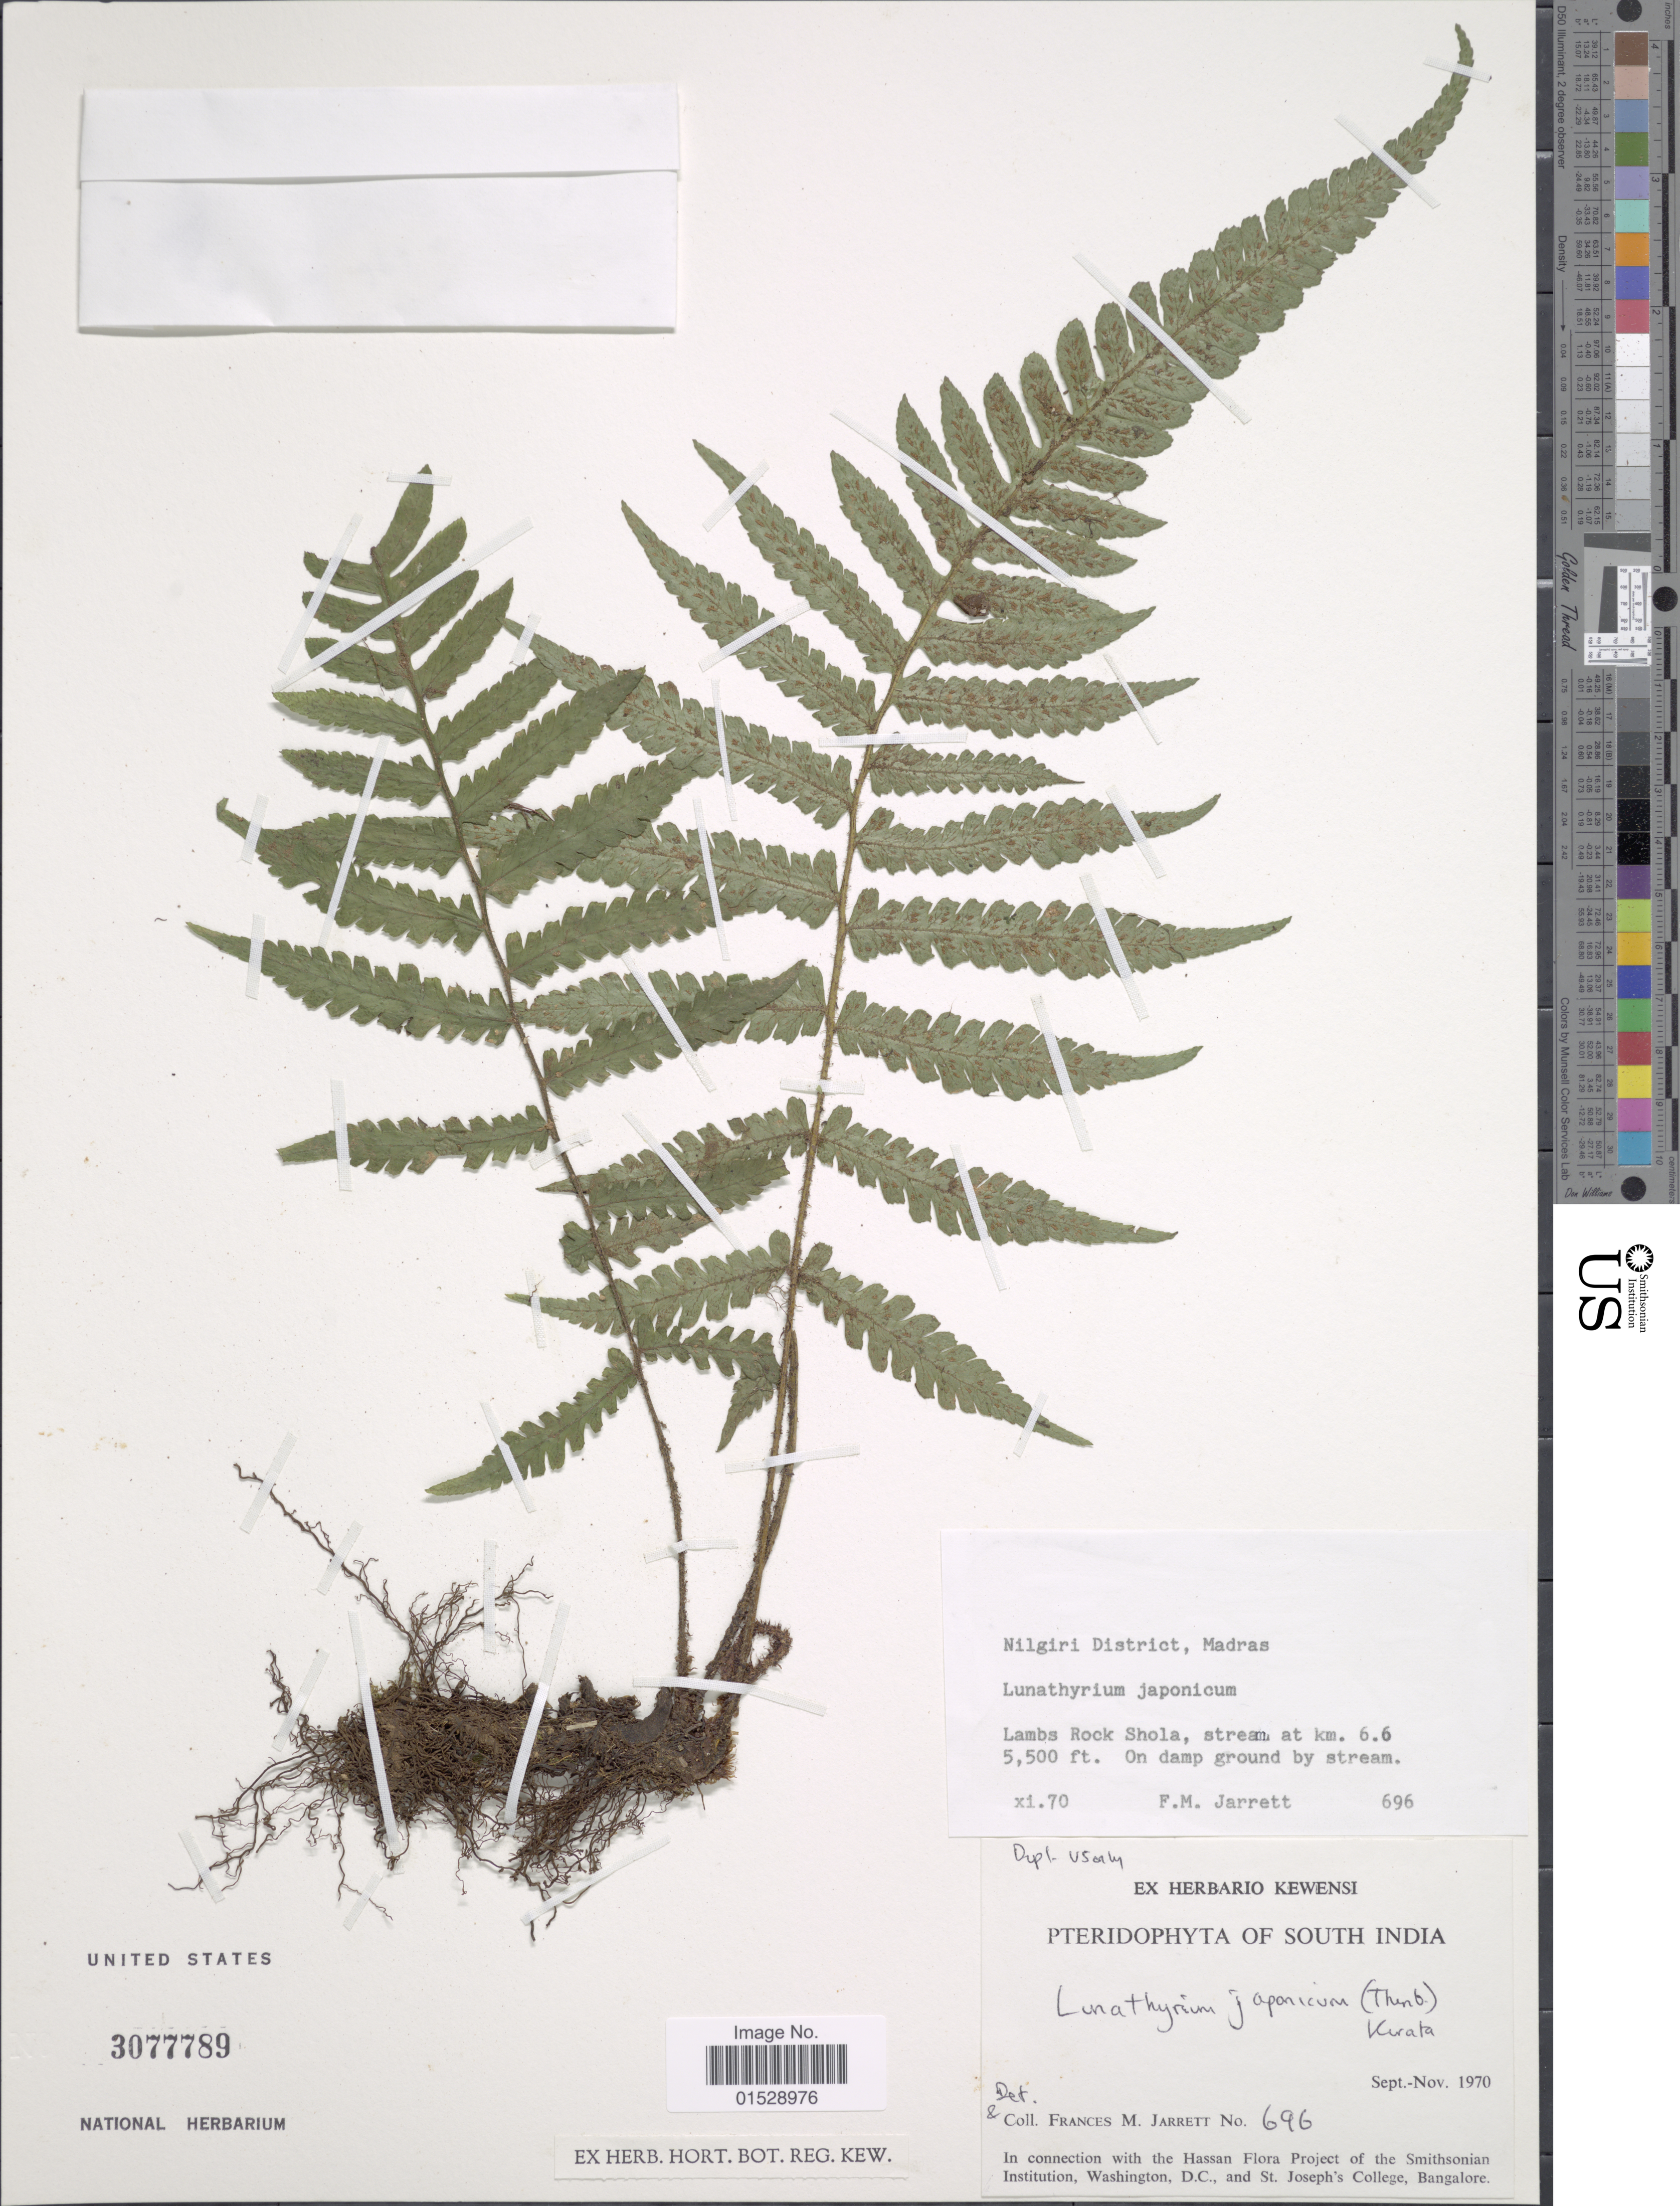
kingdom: Plantae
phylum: Tracheophyta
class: Polypodiopsida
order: Polypodiales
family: Athyriaceae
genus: Deparia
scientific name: Deparia japonica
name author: (Thunb.) M. Kato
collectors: F. M. Jarrett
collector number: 696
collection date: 1970-11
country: India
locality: South India, Nilgiri District, Madras, Lambs Rock Shola, stream at km 6.6, on damp ground by stream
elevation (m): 1676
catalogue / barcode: US 3077789